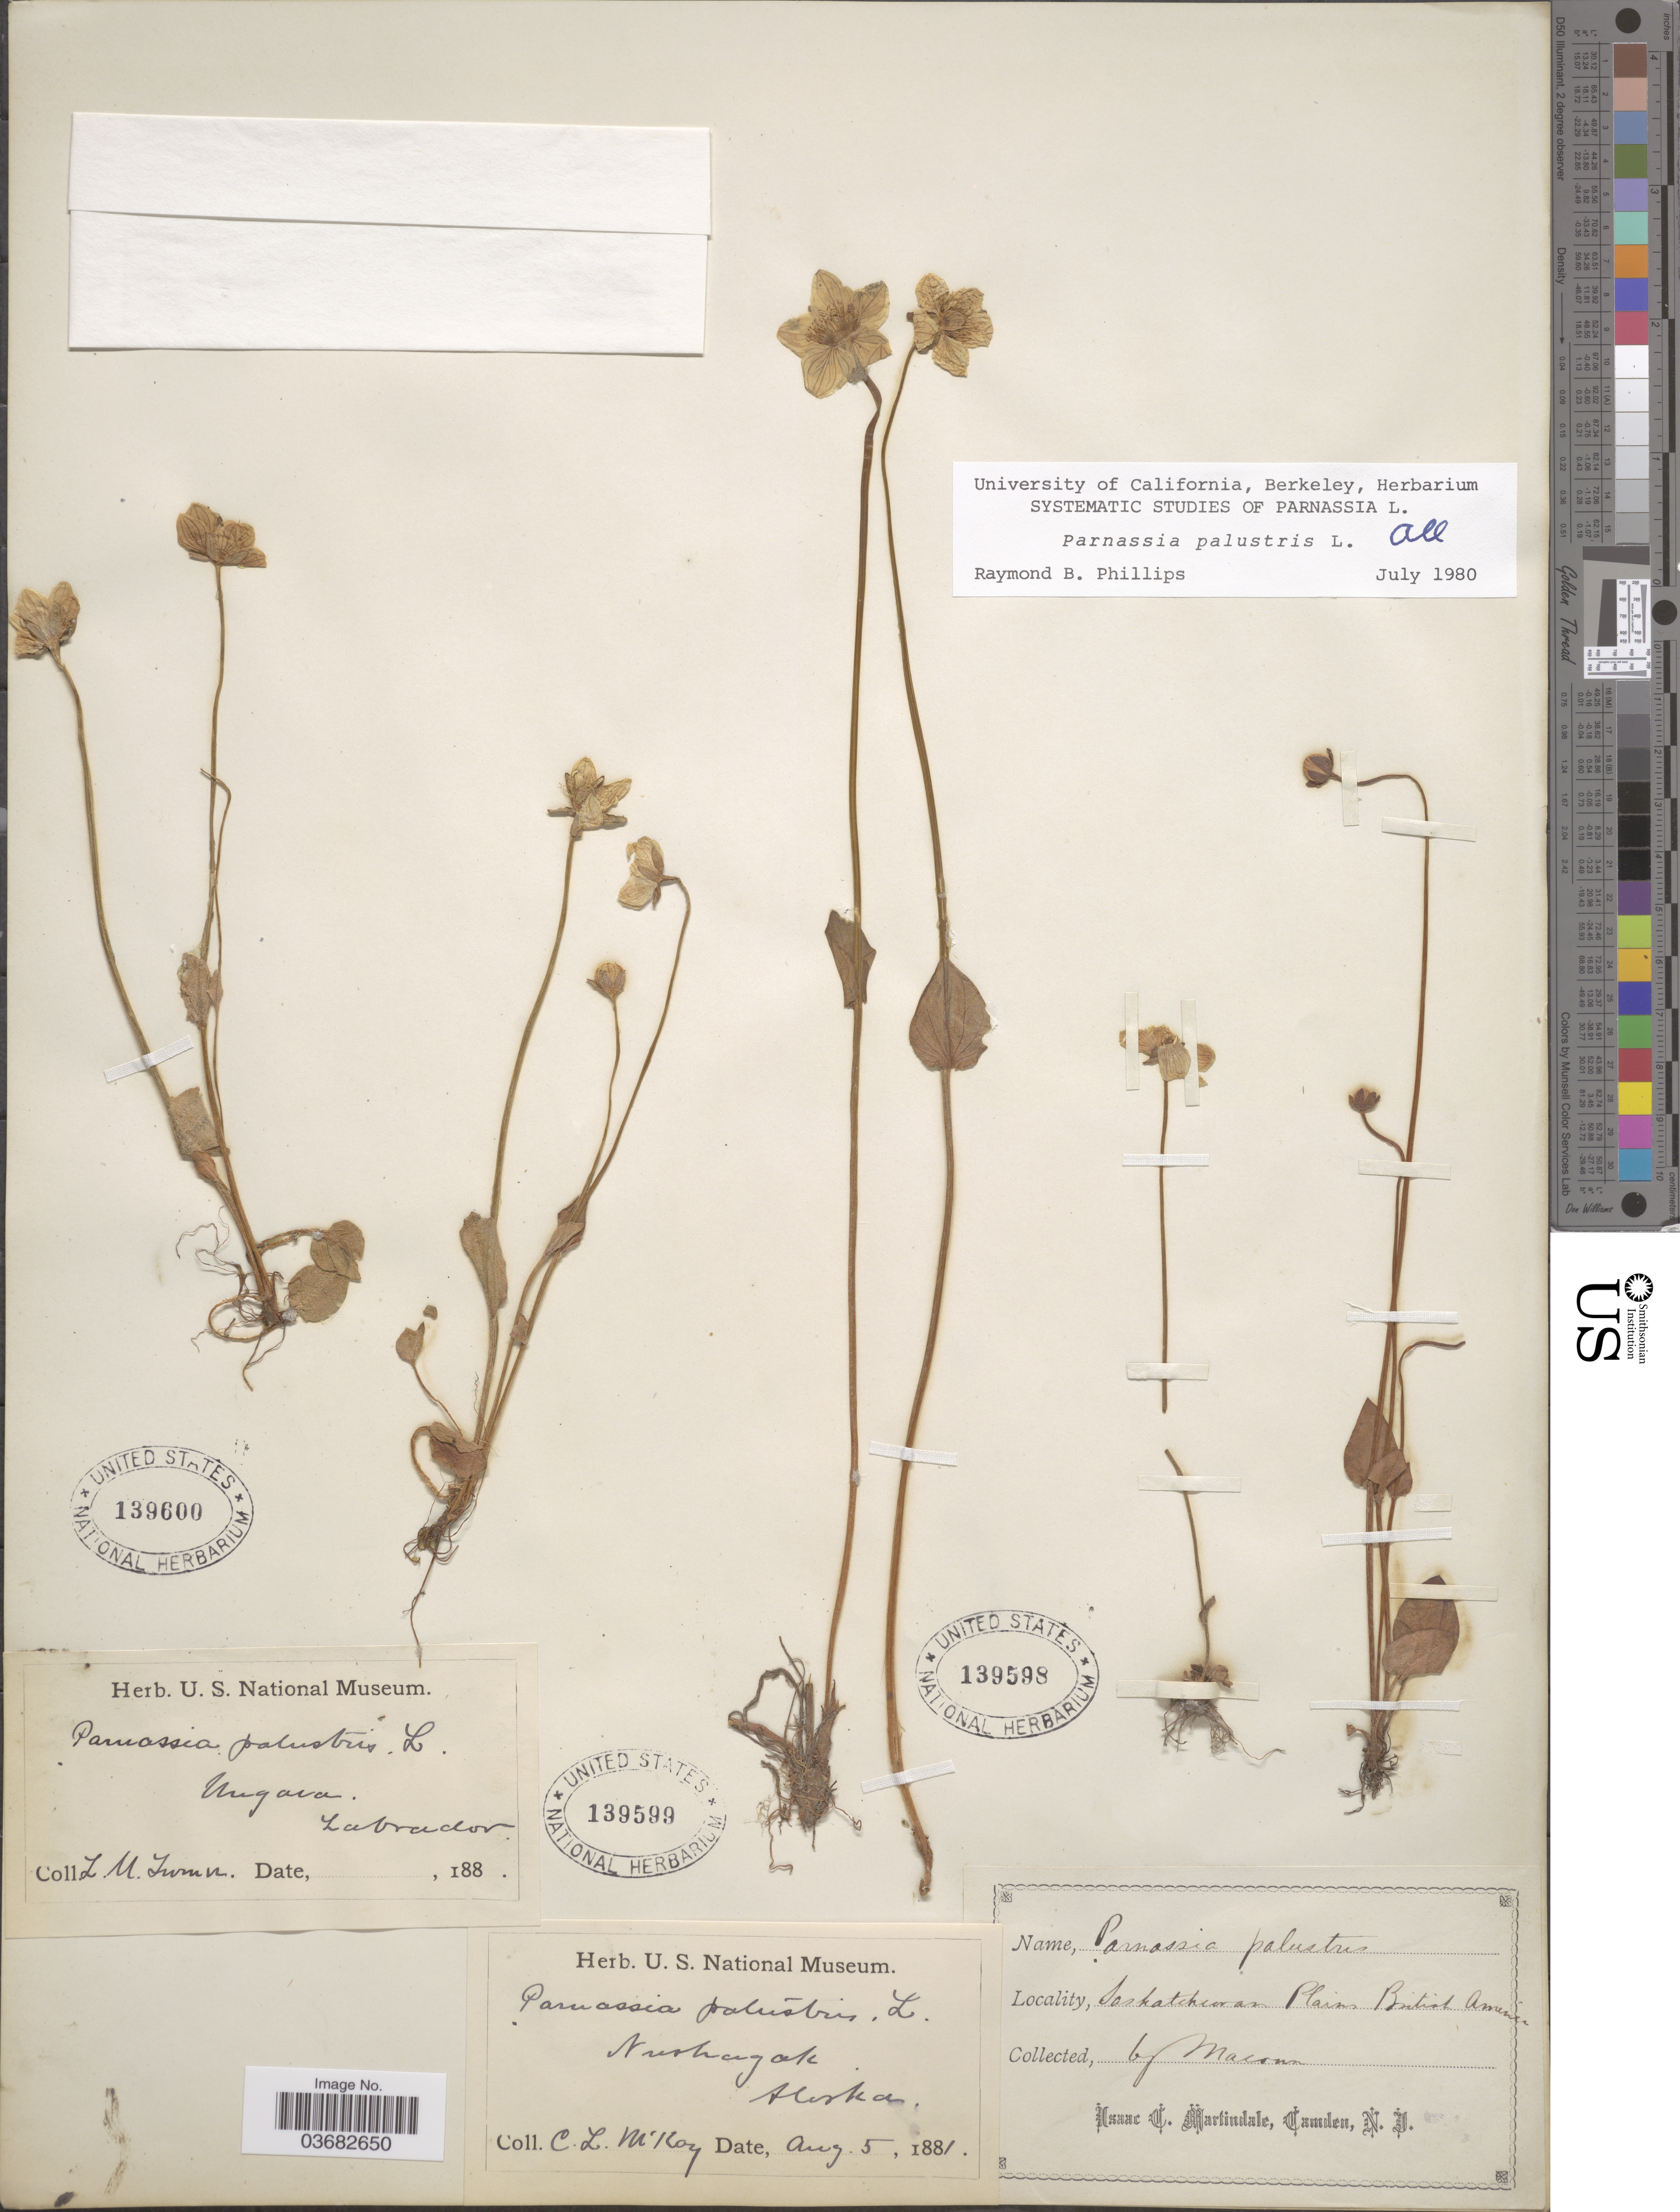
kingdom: Plantae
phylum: Tracheophyta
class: Magnoliopsida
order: Celastrales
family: Parnassiaceae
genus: Parnassia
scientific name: Parnassia palustris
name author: L.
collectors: C. McKay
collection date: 1881-08-05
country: United States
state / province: Alaska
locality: Nushagak.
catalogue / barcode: US 139599-2